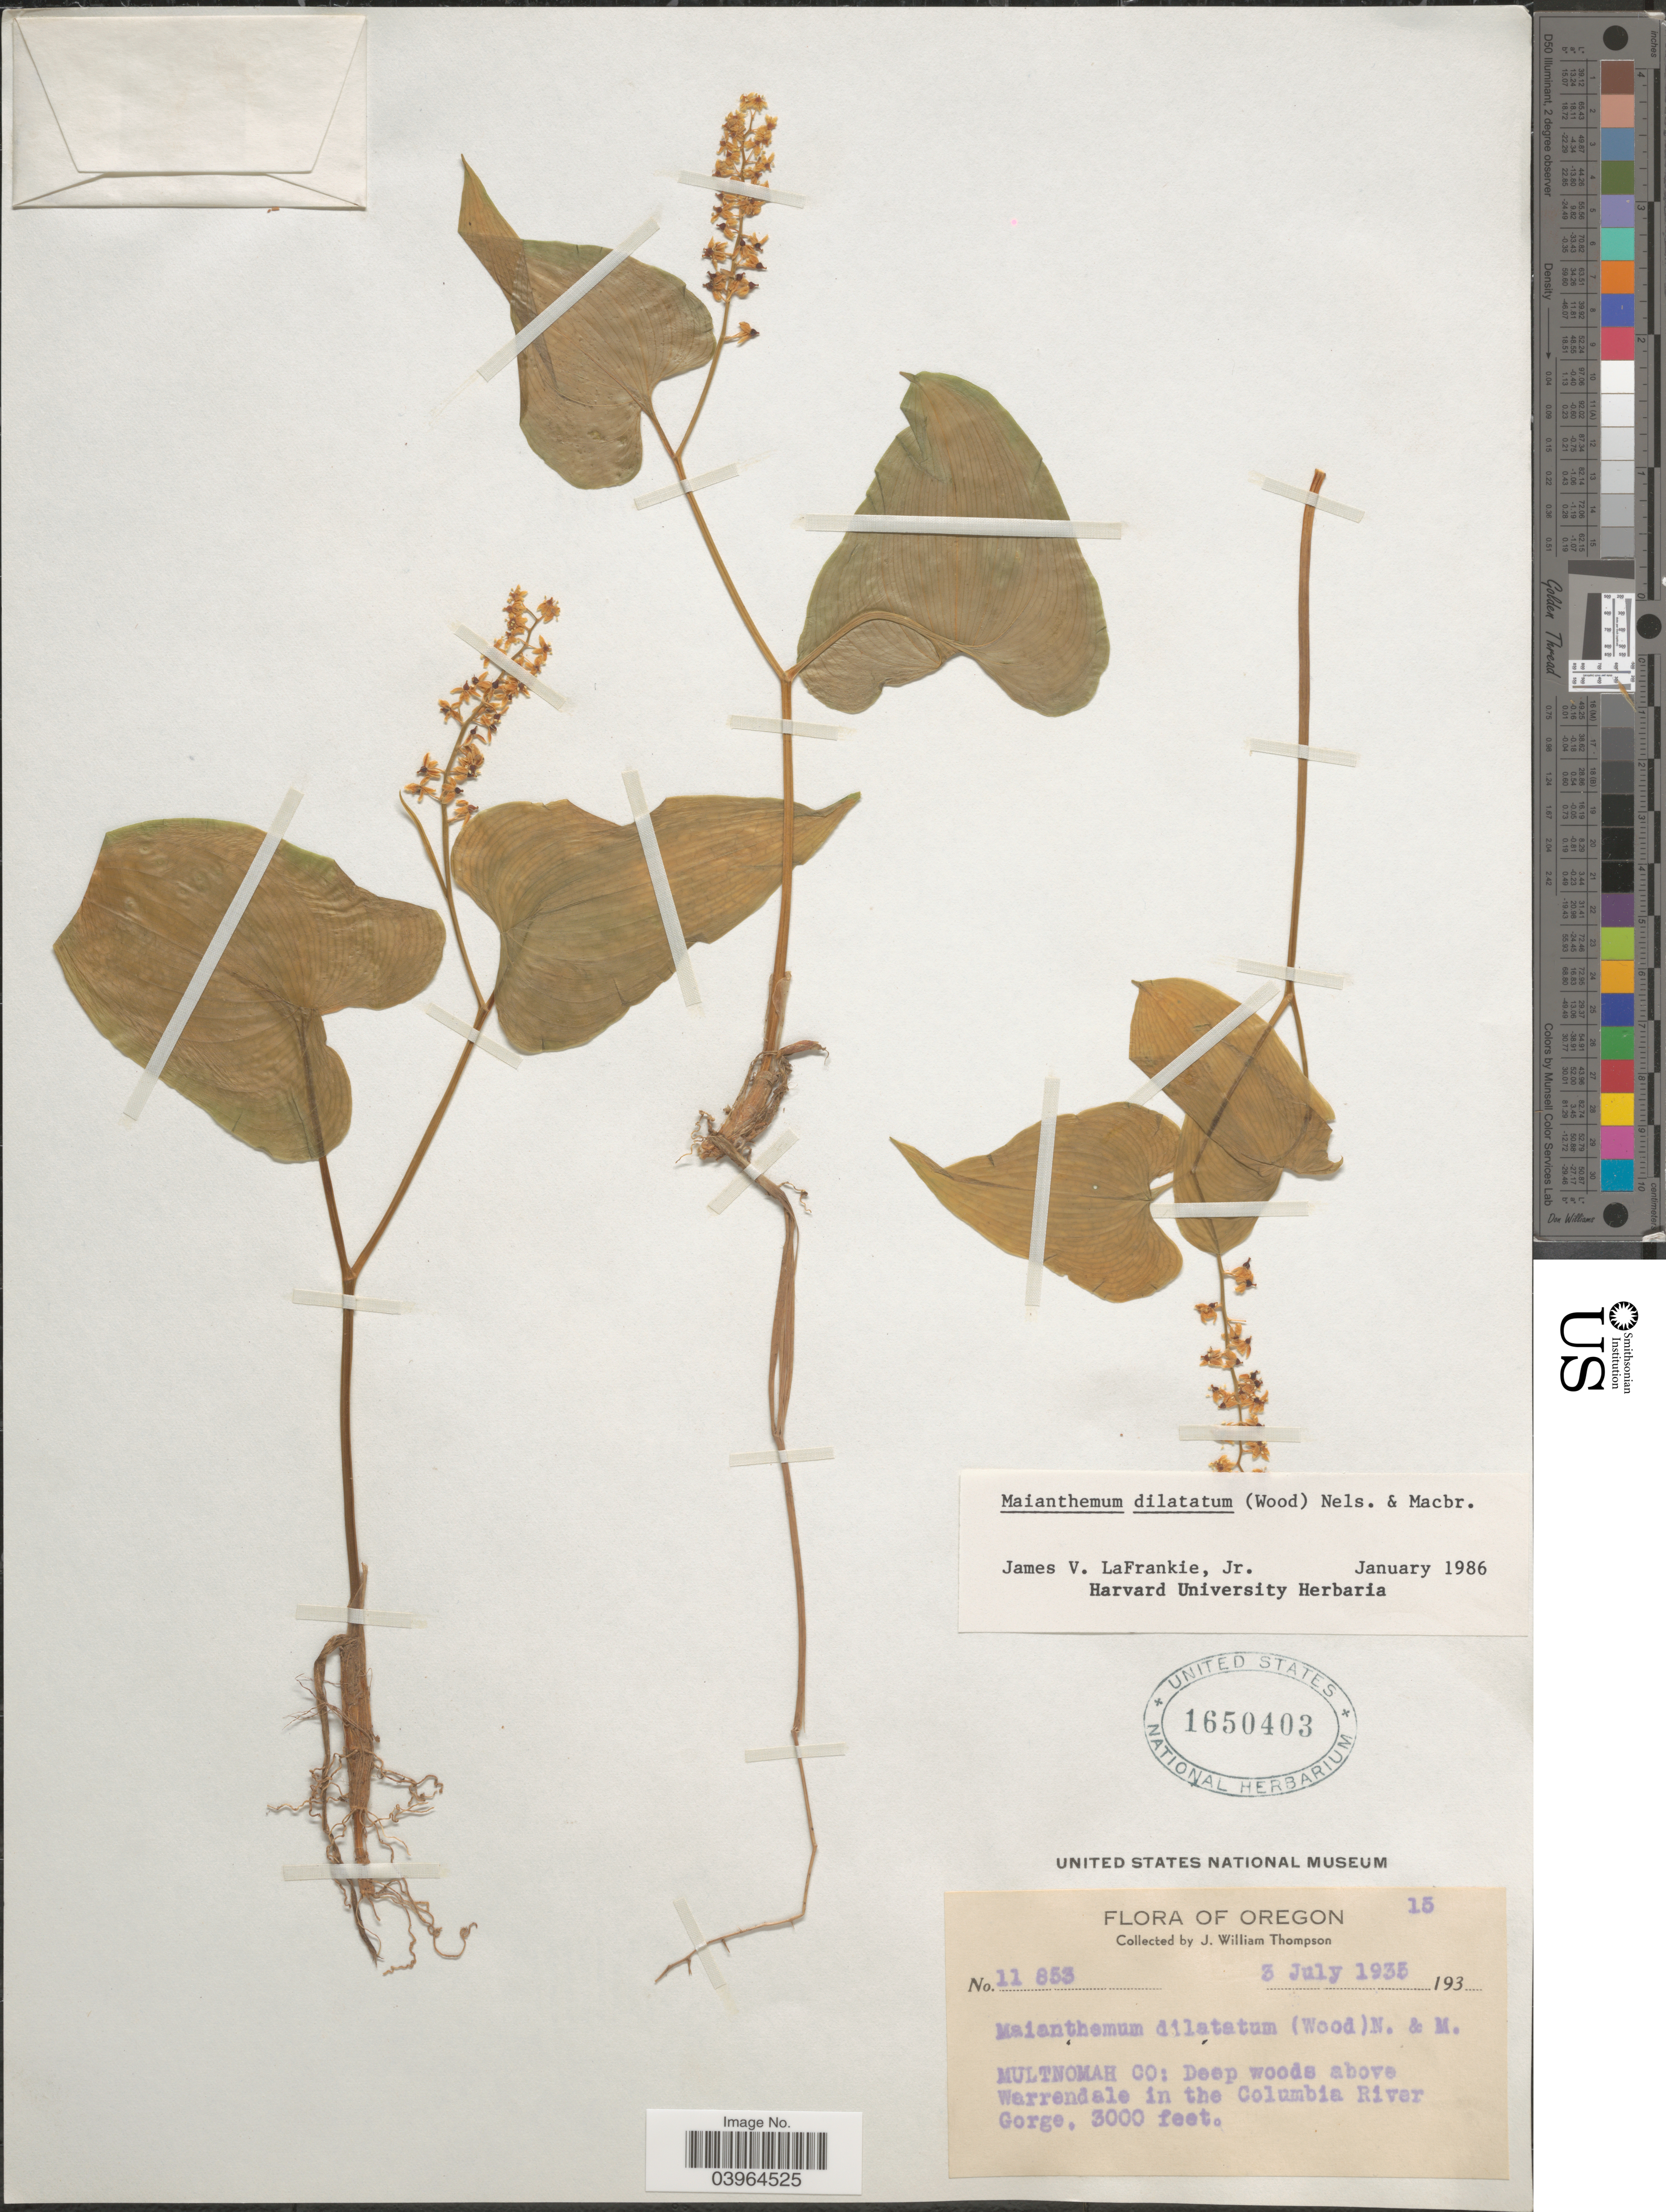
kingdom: Plantae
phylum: Tracheophyta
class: Liliopsida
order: Asparagales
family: Asparagaceae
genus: Maianthemum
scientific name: Maianthemum dilatatum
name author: (Alph. Wood) A. Nelson & J.F. Macbr.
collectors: J. W. Thompson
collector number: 11853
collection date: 1935-07-03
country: United States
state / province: Oregon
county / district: Multnomah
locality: Multnomah Co: Deep woods above Warrendale in the Columbia River Gorge.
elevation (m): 914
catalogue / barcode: US 1650403